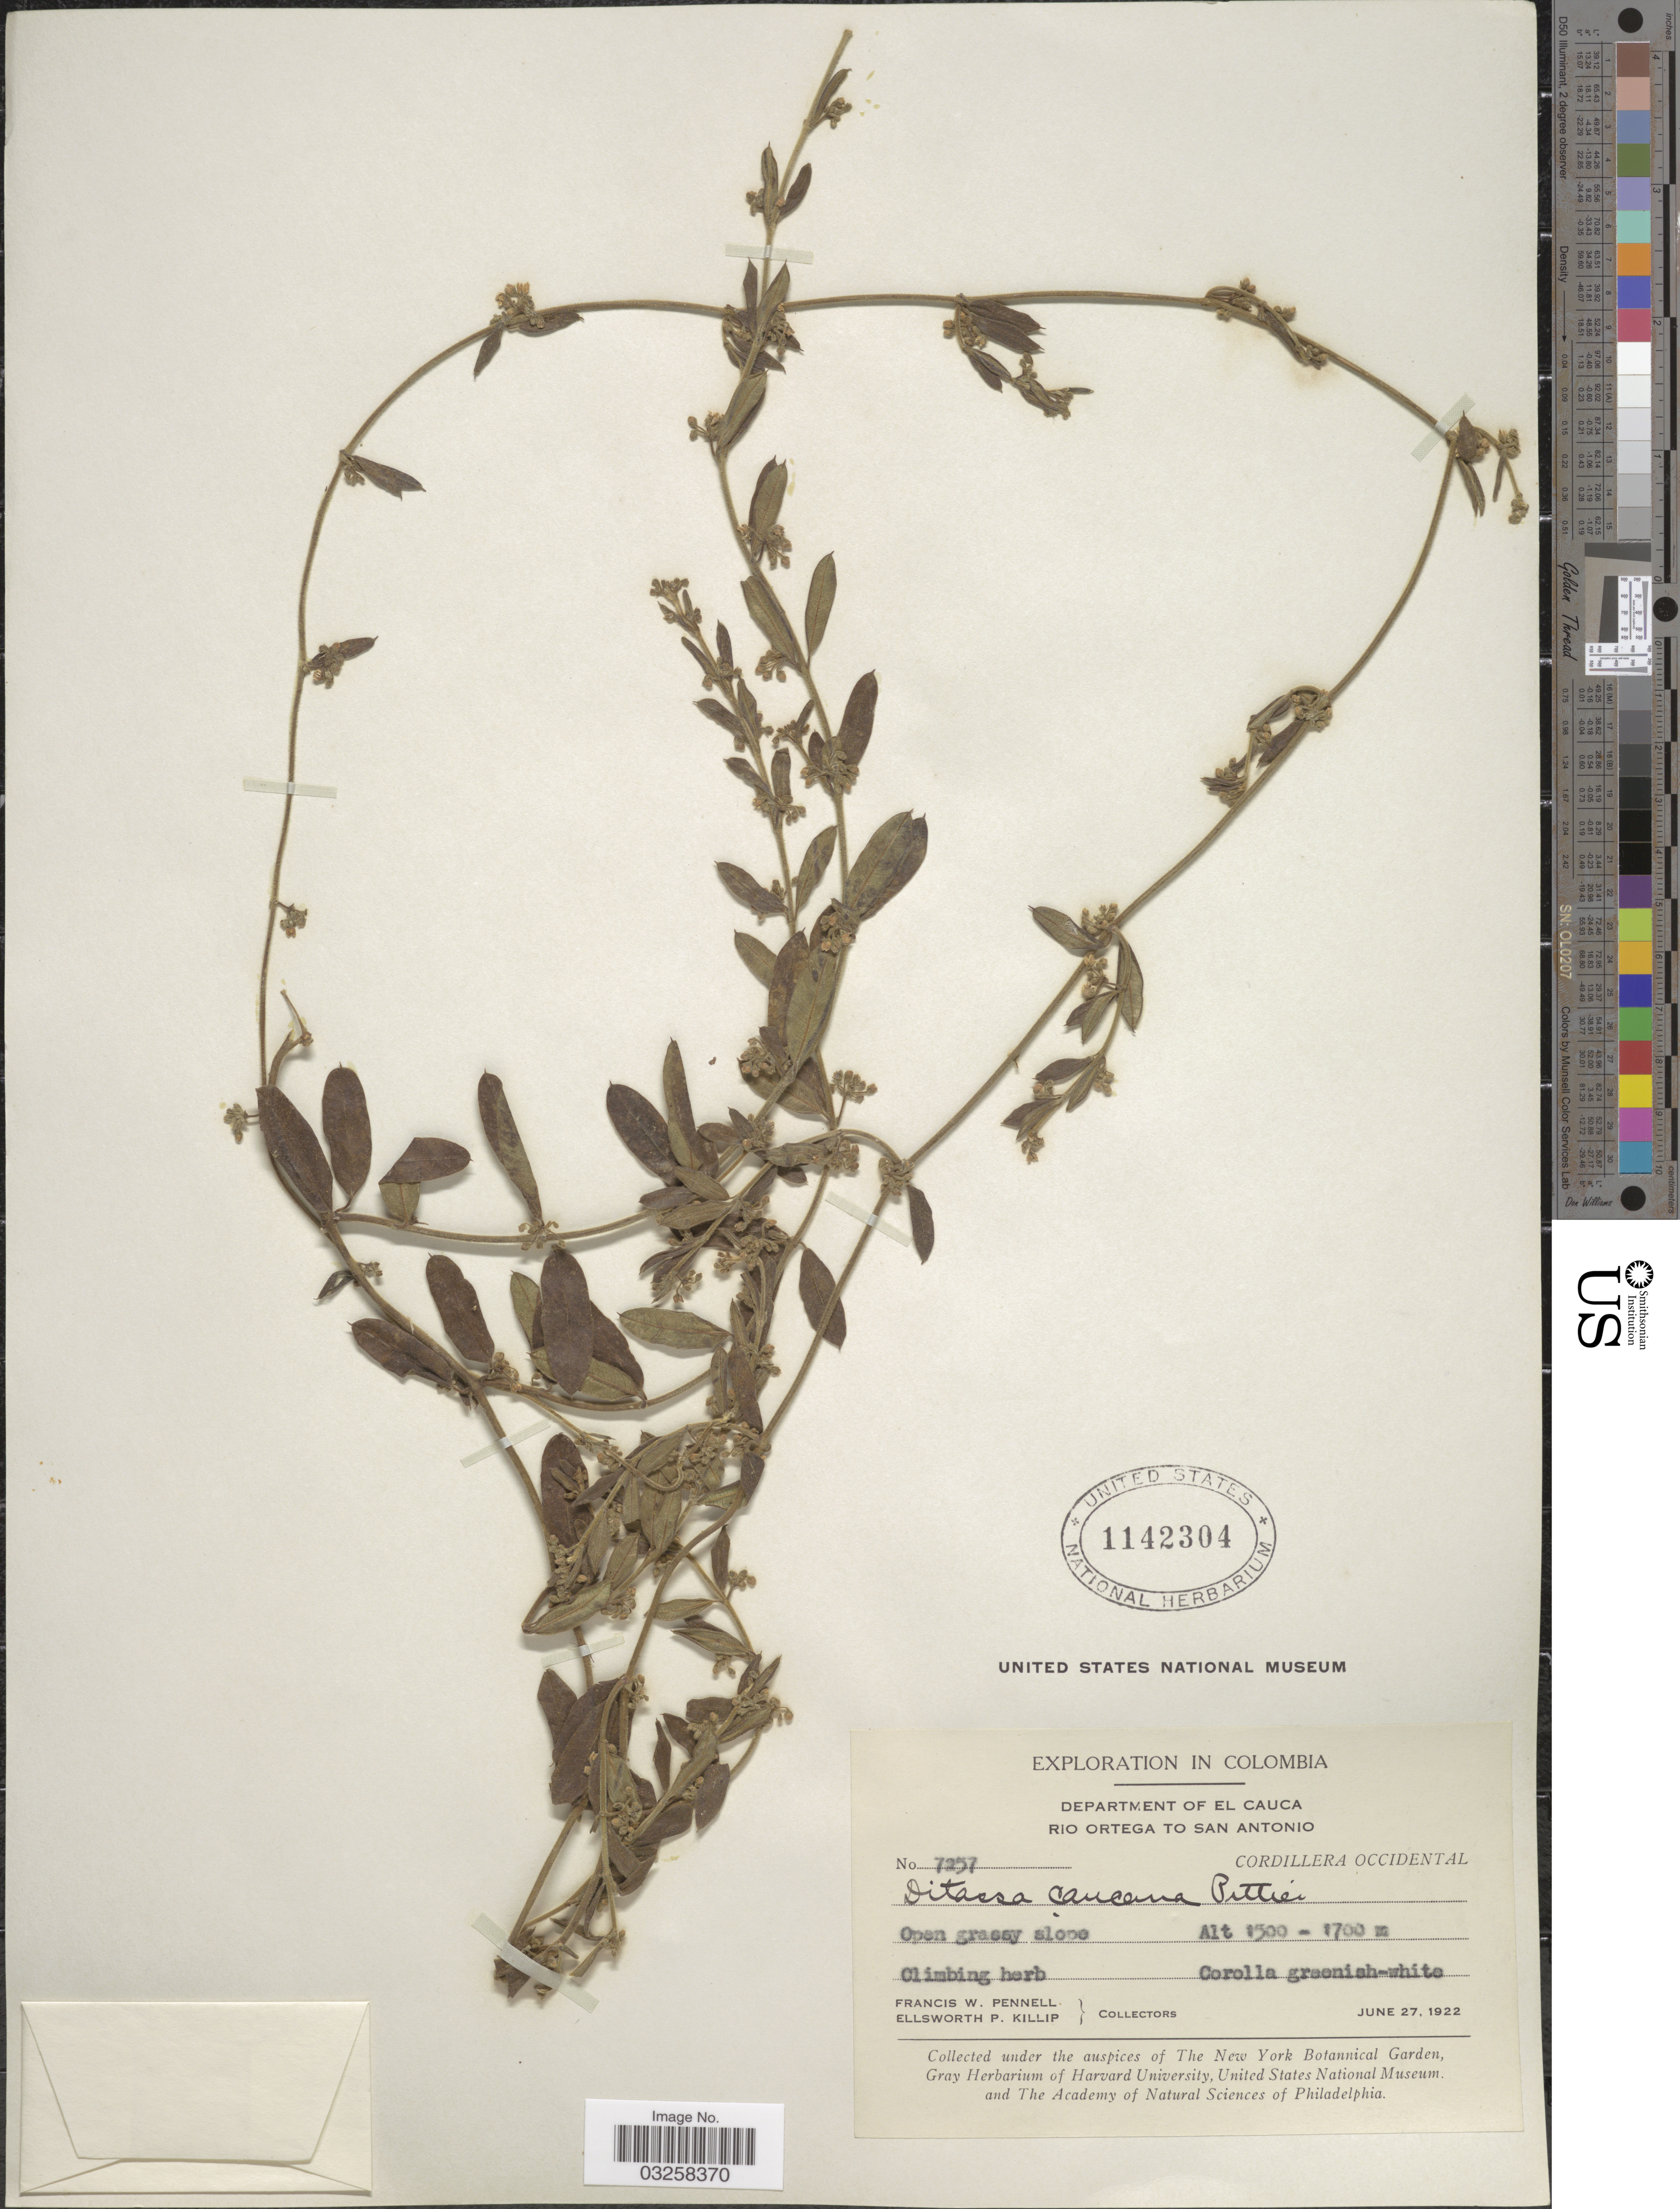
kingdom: Plantae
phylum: Tracheophyta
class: Magnoliopsida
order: Gentianales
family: Apocynaceae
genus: Ditassa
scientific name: Ditassa caucana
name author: Pittier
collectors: F. W. Pennell & E. P. Killip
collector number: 7257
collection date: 1922-06-27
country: Colombia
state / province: Cauca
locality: Department of El Cauca, Rio Ortega to San Antonio, Cordillera Occidental.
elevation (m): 1500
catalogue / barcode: US 1142304